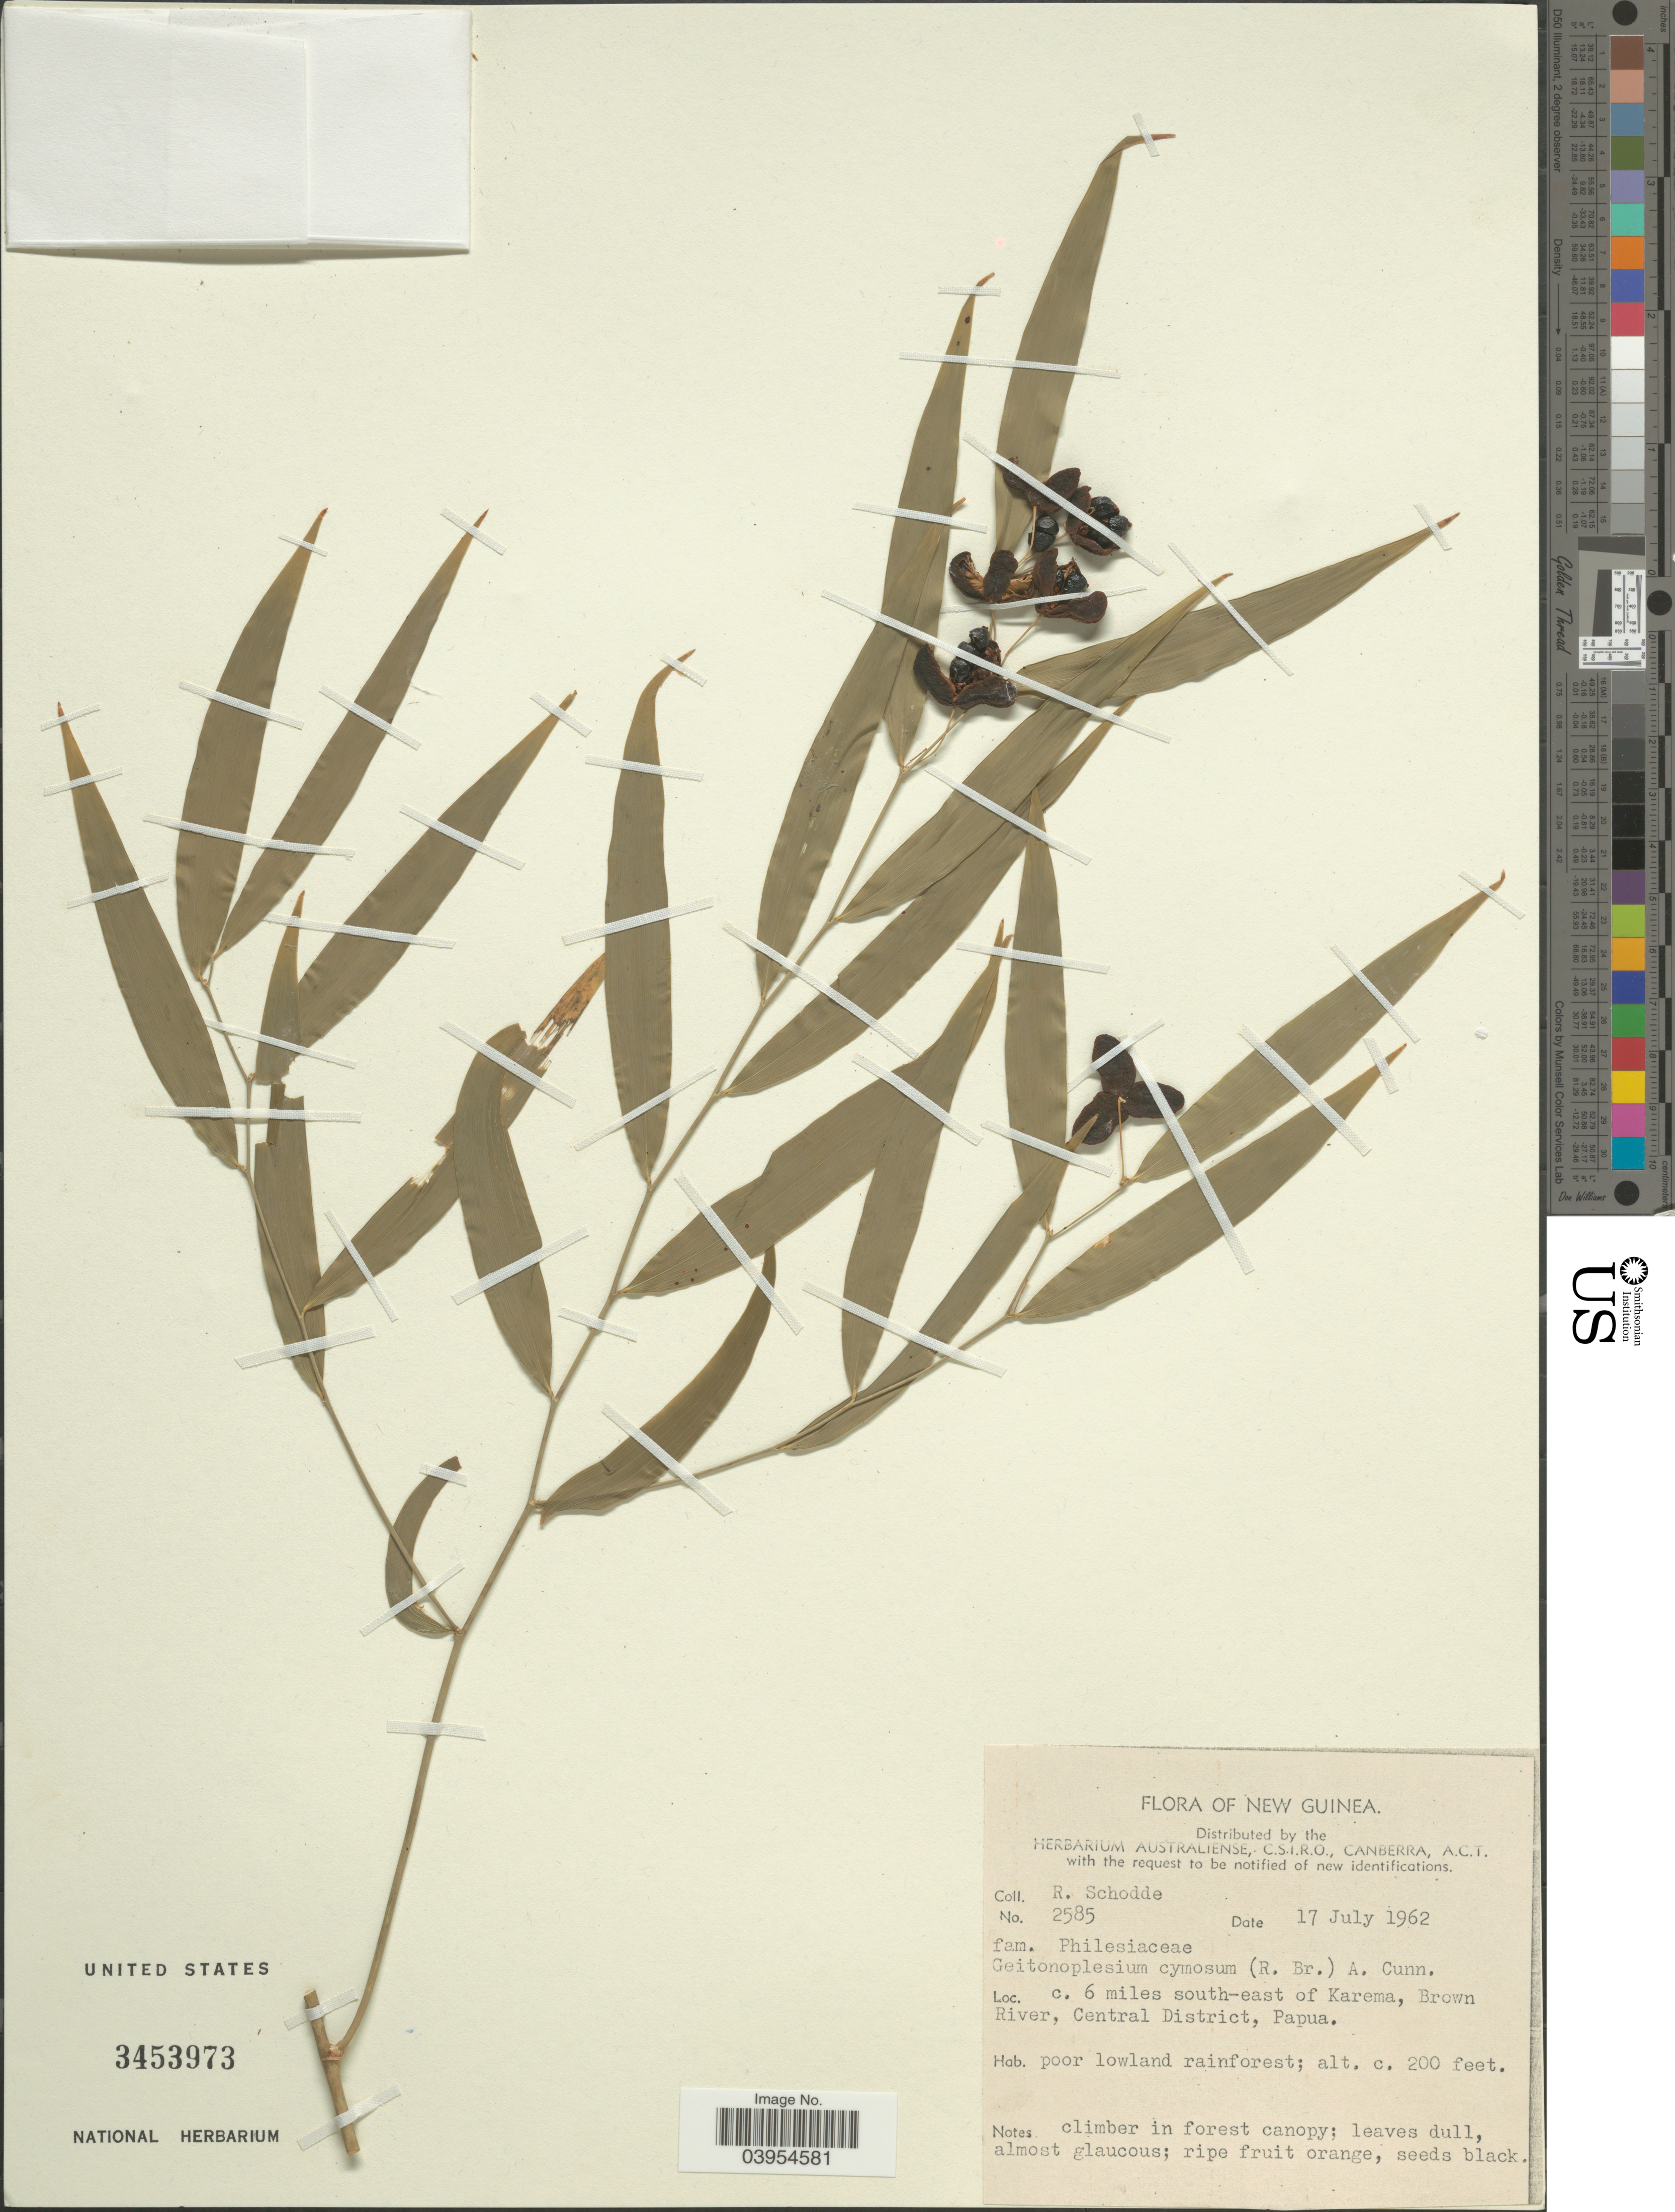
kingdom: Plantae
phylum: Tracheophyta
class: Liliopsida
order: Asparagales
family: Asphodelaceae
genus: Geitonoplesium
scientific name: Geitonoplesium cymosum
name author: (R. Br.) A. Cunn. ex Hook.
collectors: R. Schodde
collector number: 2585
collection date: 1962-07-17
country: Papua New Guinea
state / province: Central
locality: New Guinea. C. 6 miles south-east of Karema, Brown River, Central District, Papua.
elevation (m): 61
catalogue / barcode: US 3453973